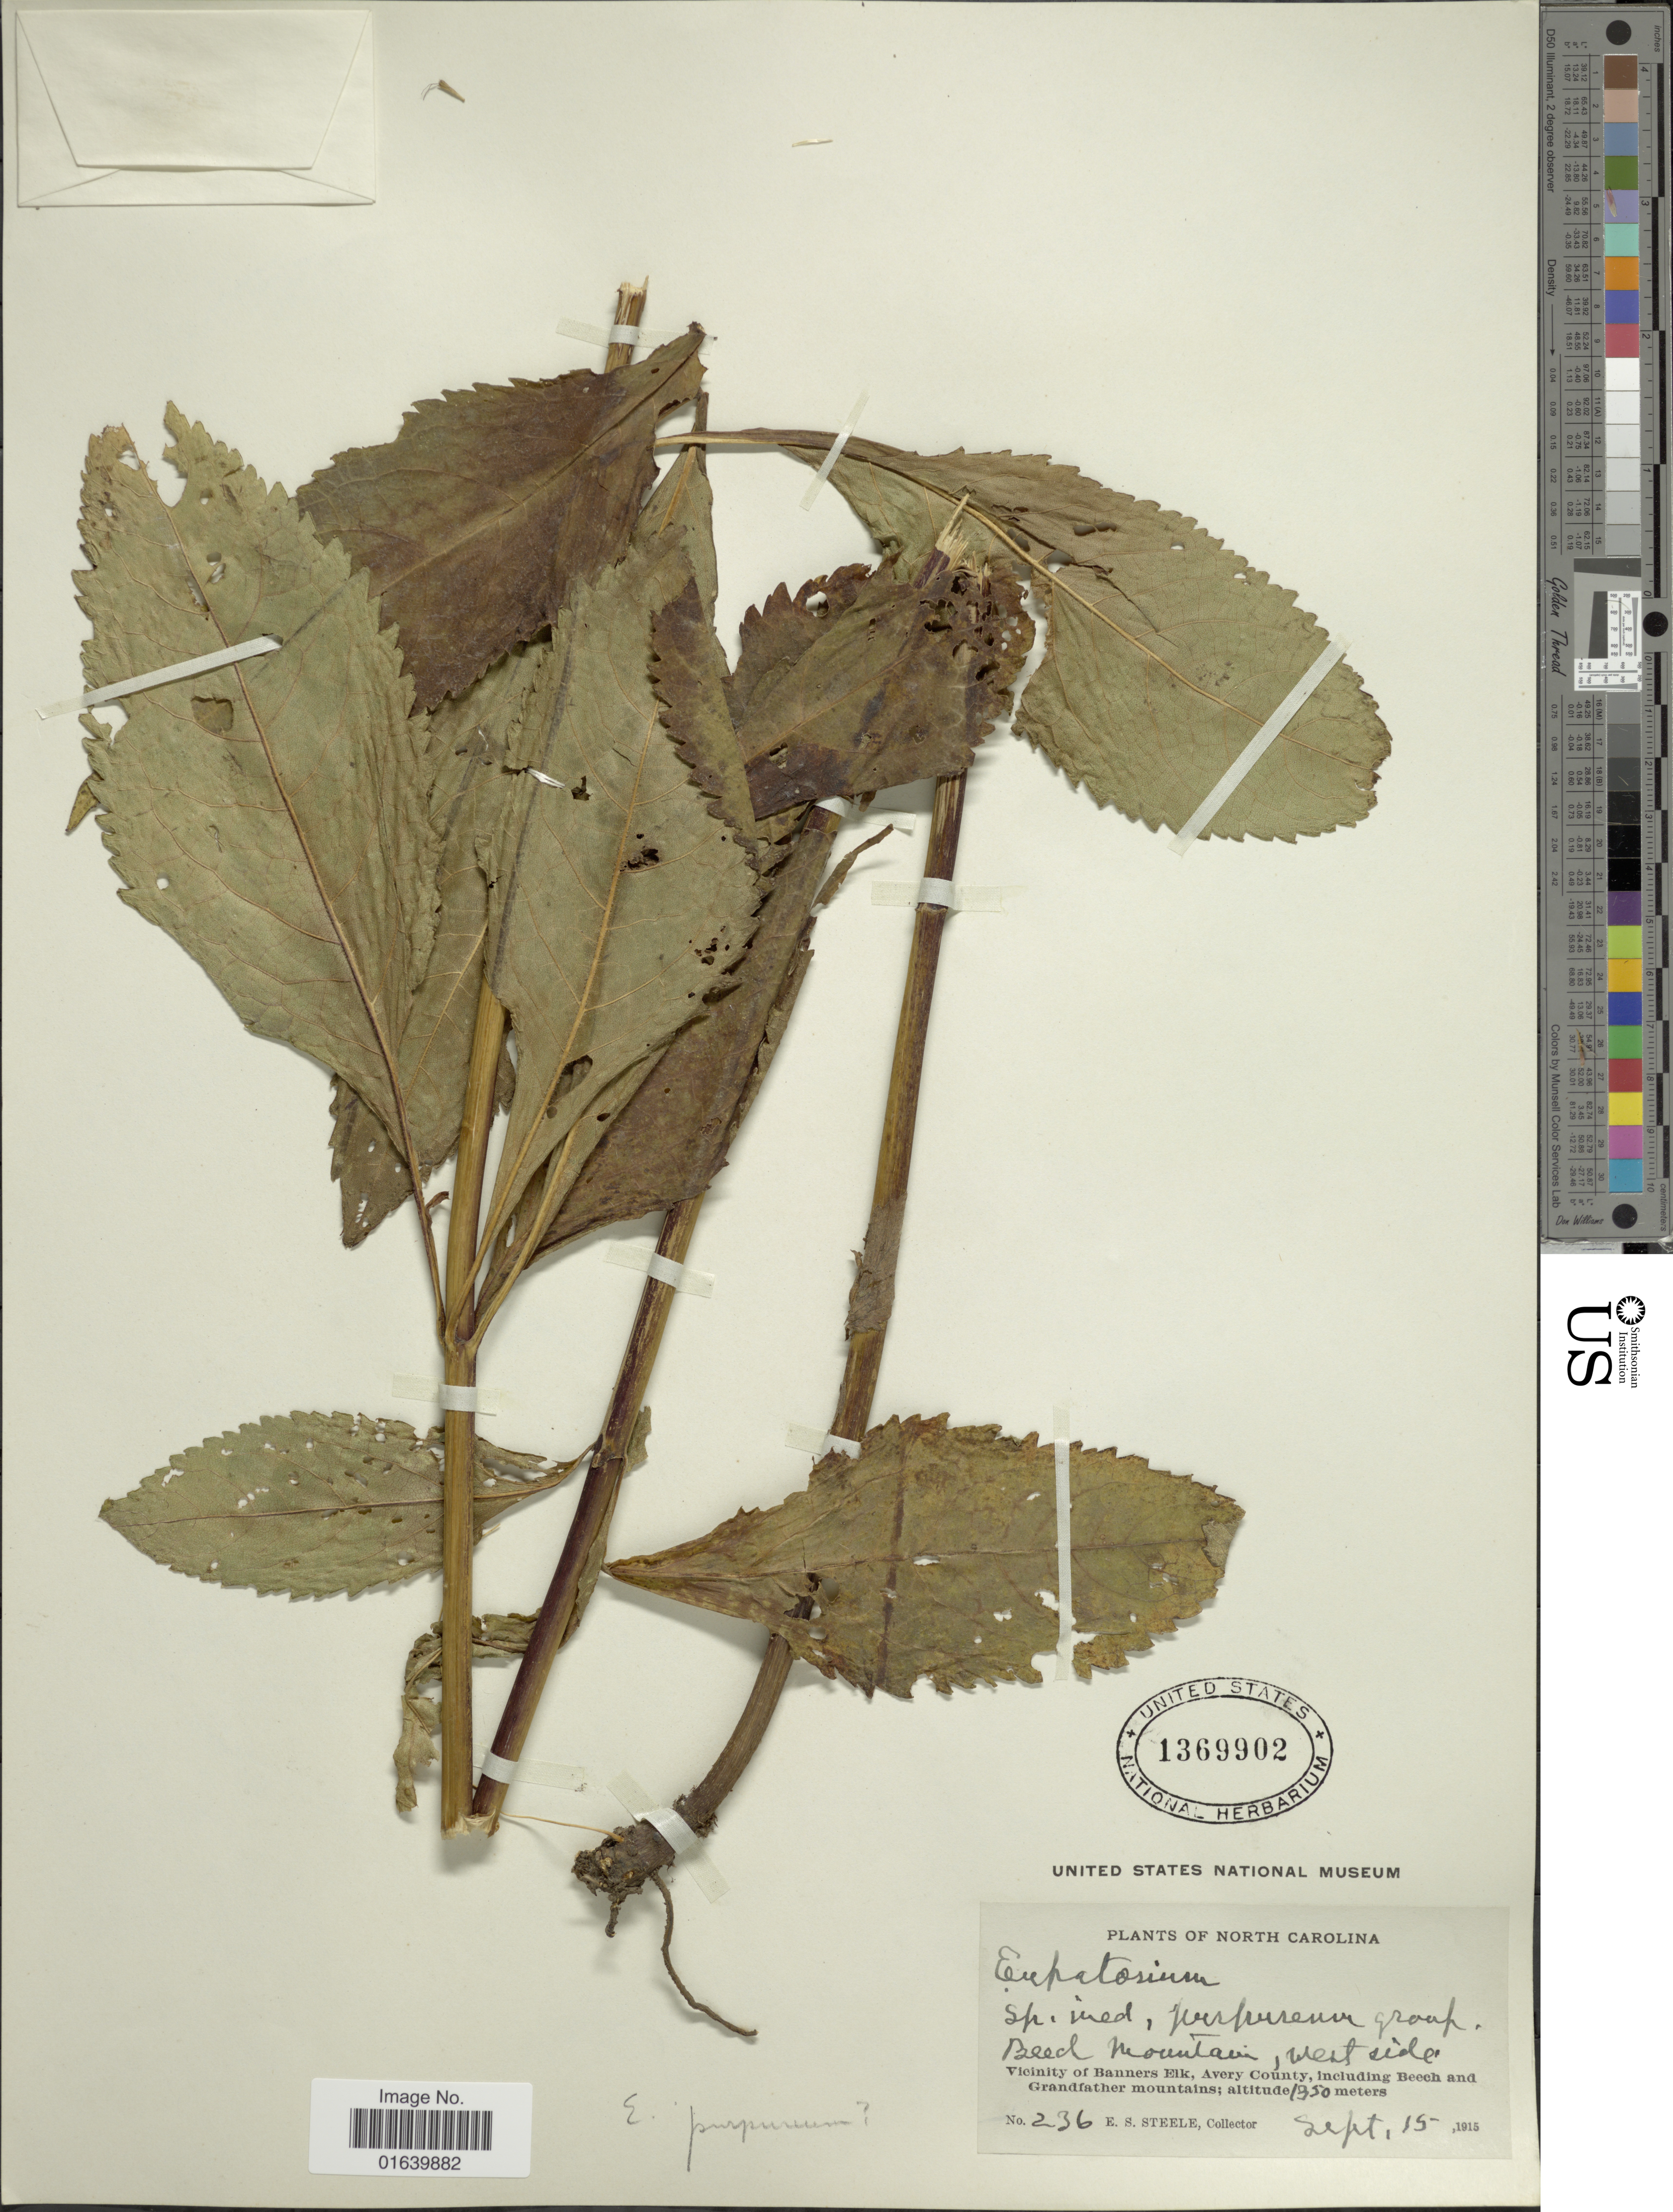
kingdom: Plantae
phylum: Tracheophyta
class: Magnoliopsida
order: Asterales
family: Asteraceae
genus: Eupatorium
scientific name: Eupatorium purpureum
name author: (L.) E.E. Lamont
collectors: E. Steele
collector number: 236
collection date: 1915-09-15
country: United States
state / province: North Carolina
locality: North Carolina, Beed Mountain, west side, vicinity of Banners Elk, Avery County, including Beech and Grandfather mountains.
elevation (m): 1350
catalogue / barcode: US 1369902